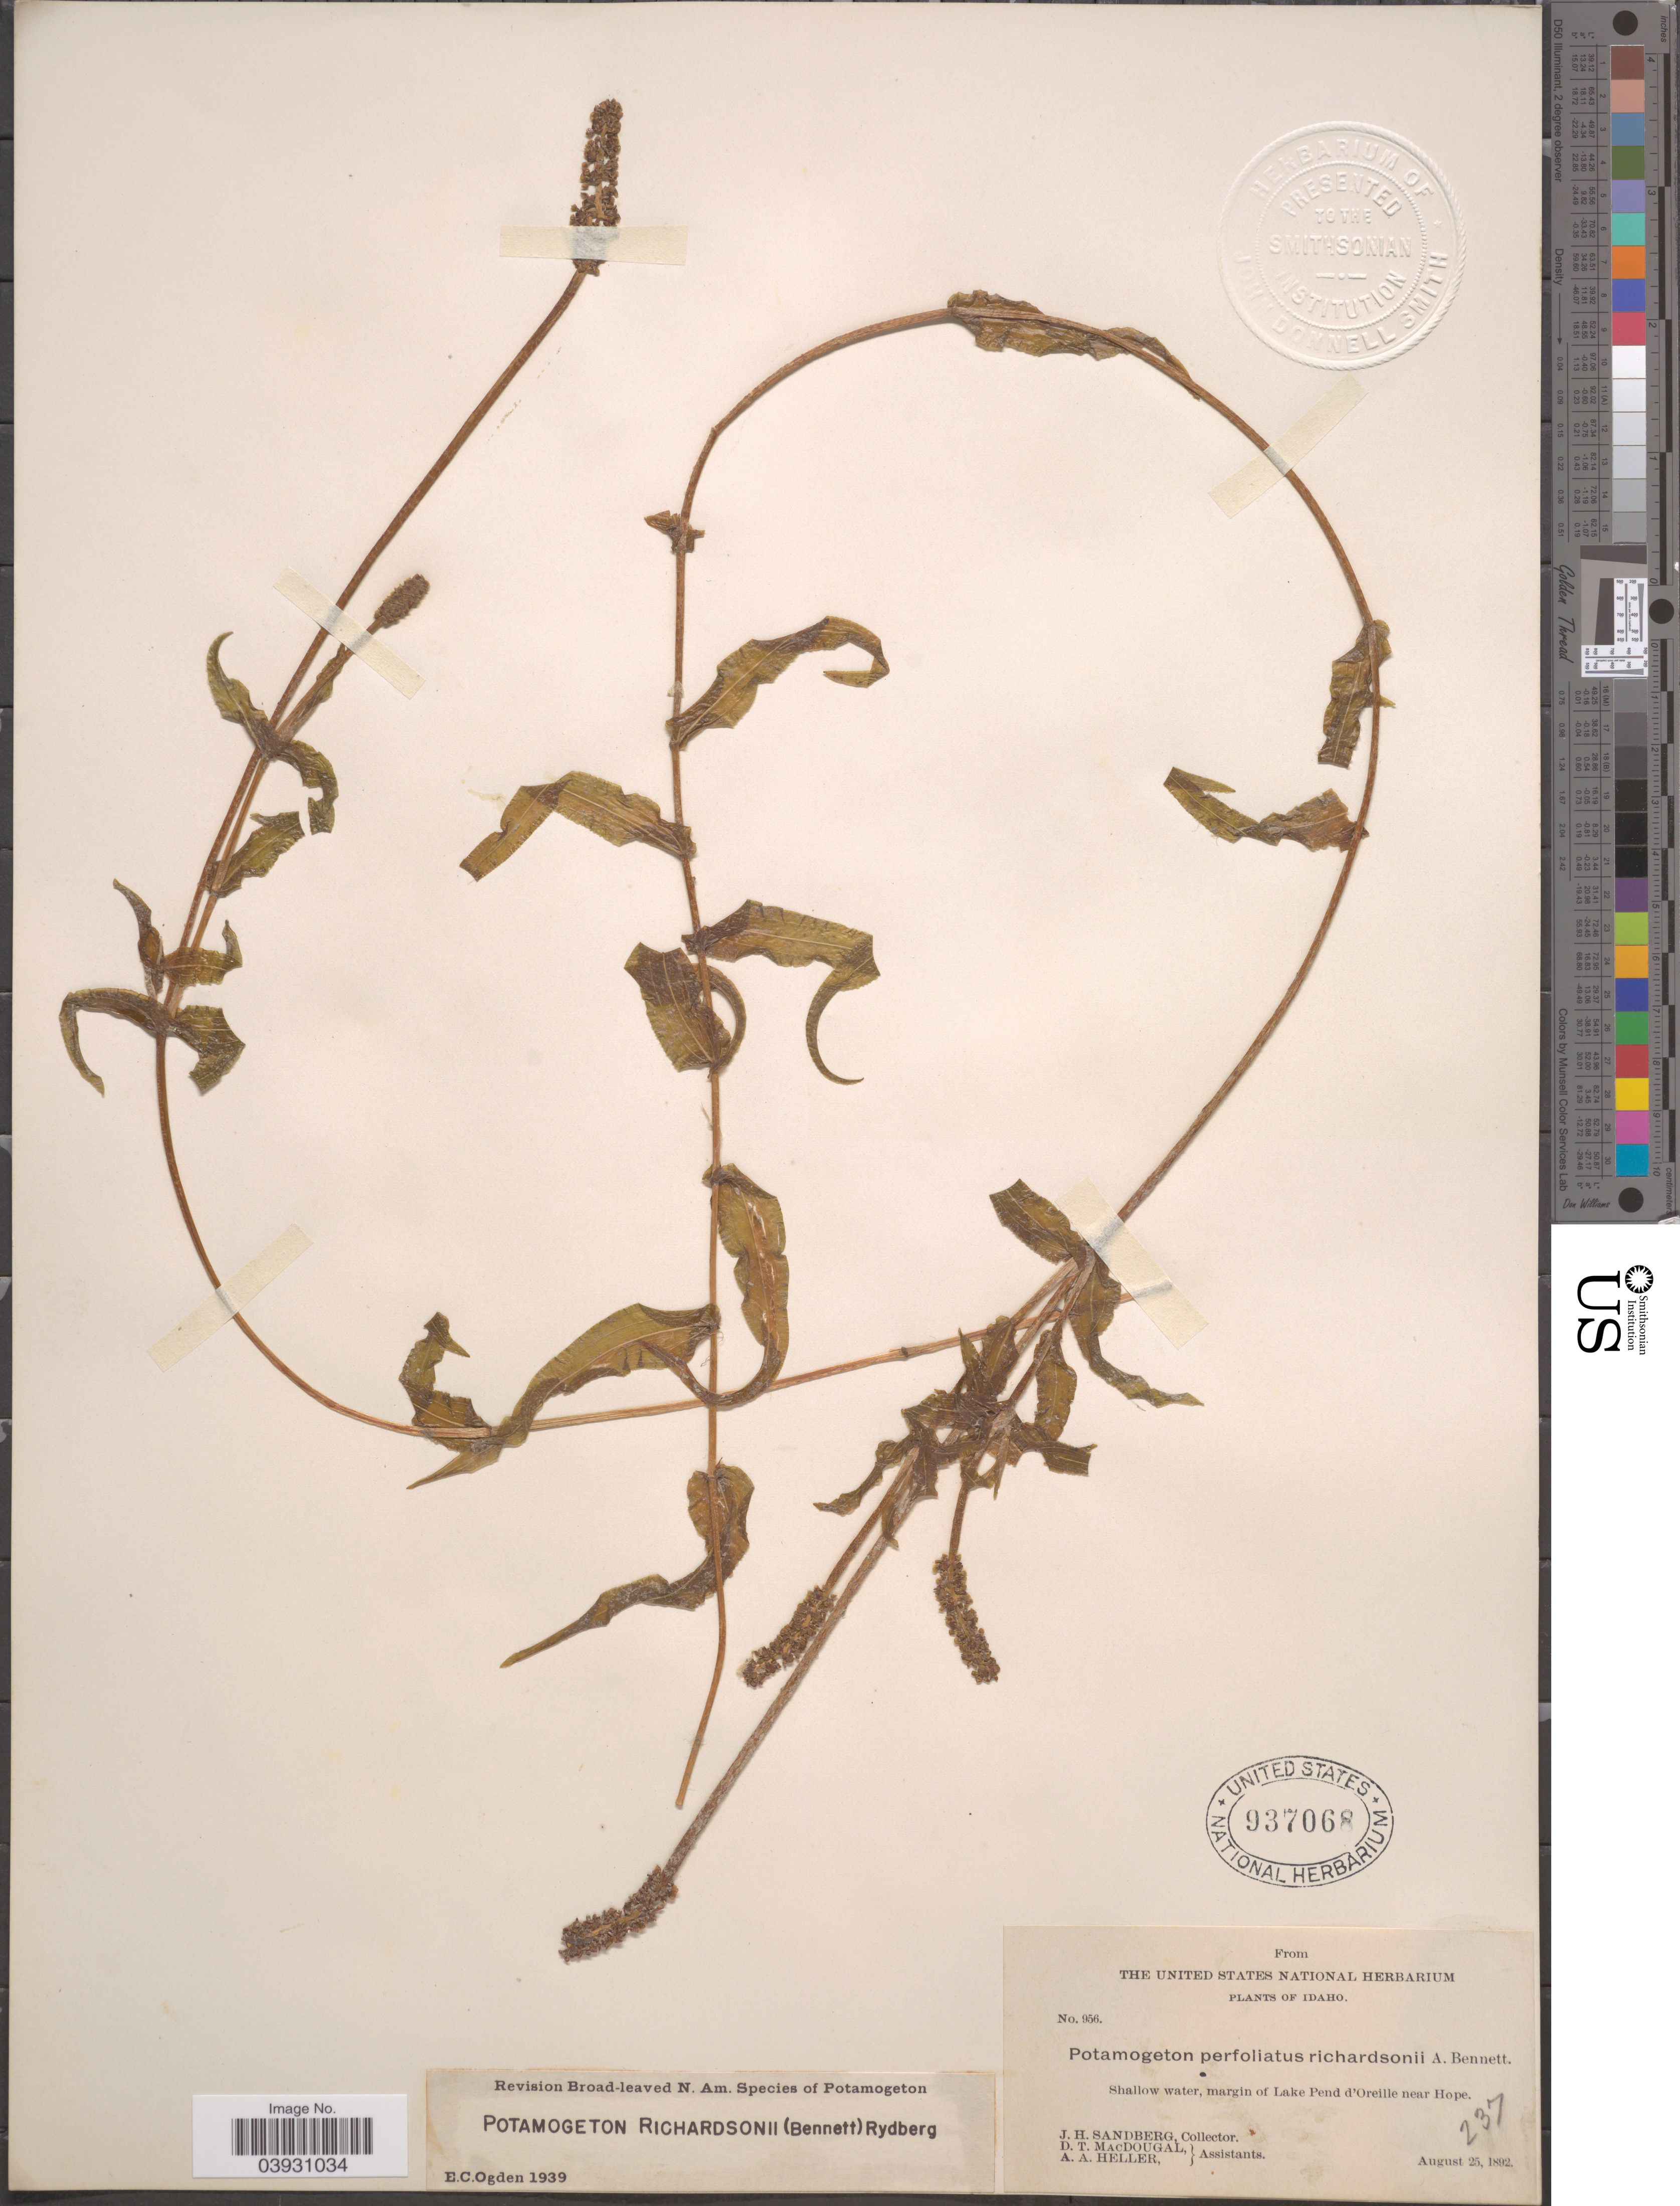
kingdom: Plantae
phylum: Tracheophyta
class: Liliopsida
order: Alismatales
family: Potamogetonaceae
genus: Potamogeton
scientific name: Potamogeton richardsonii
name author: (A.W. Benn.) Rydb.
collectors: J. H. Sandberg, D. T. MacDougal & A. A. Heller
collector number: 956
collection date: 1892-08-25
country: United States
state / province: Idaho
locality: Shallow water, margin of Lake Pend d'Oreille near Hope.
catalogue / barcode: US 937068